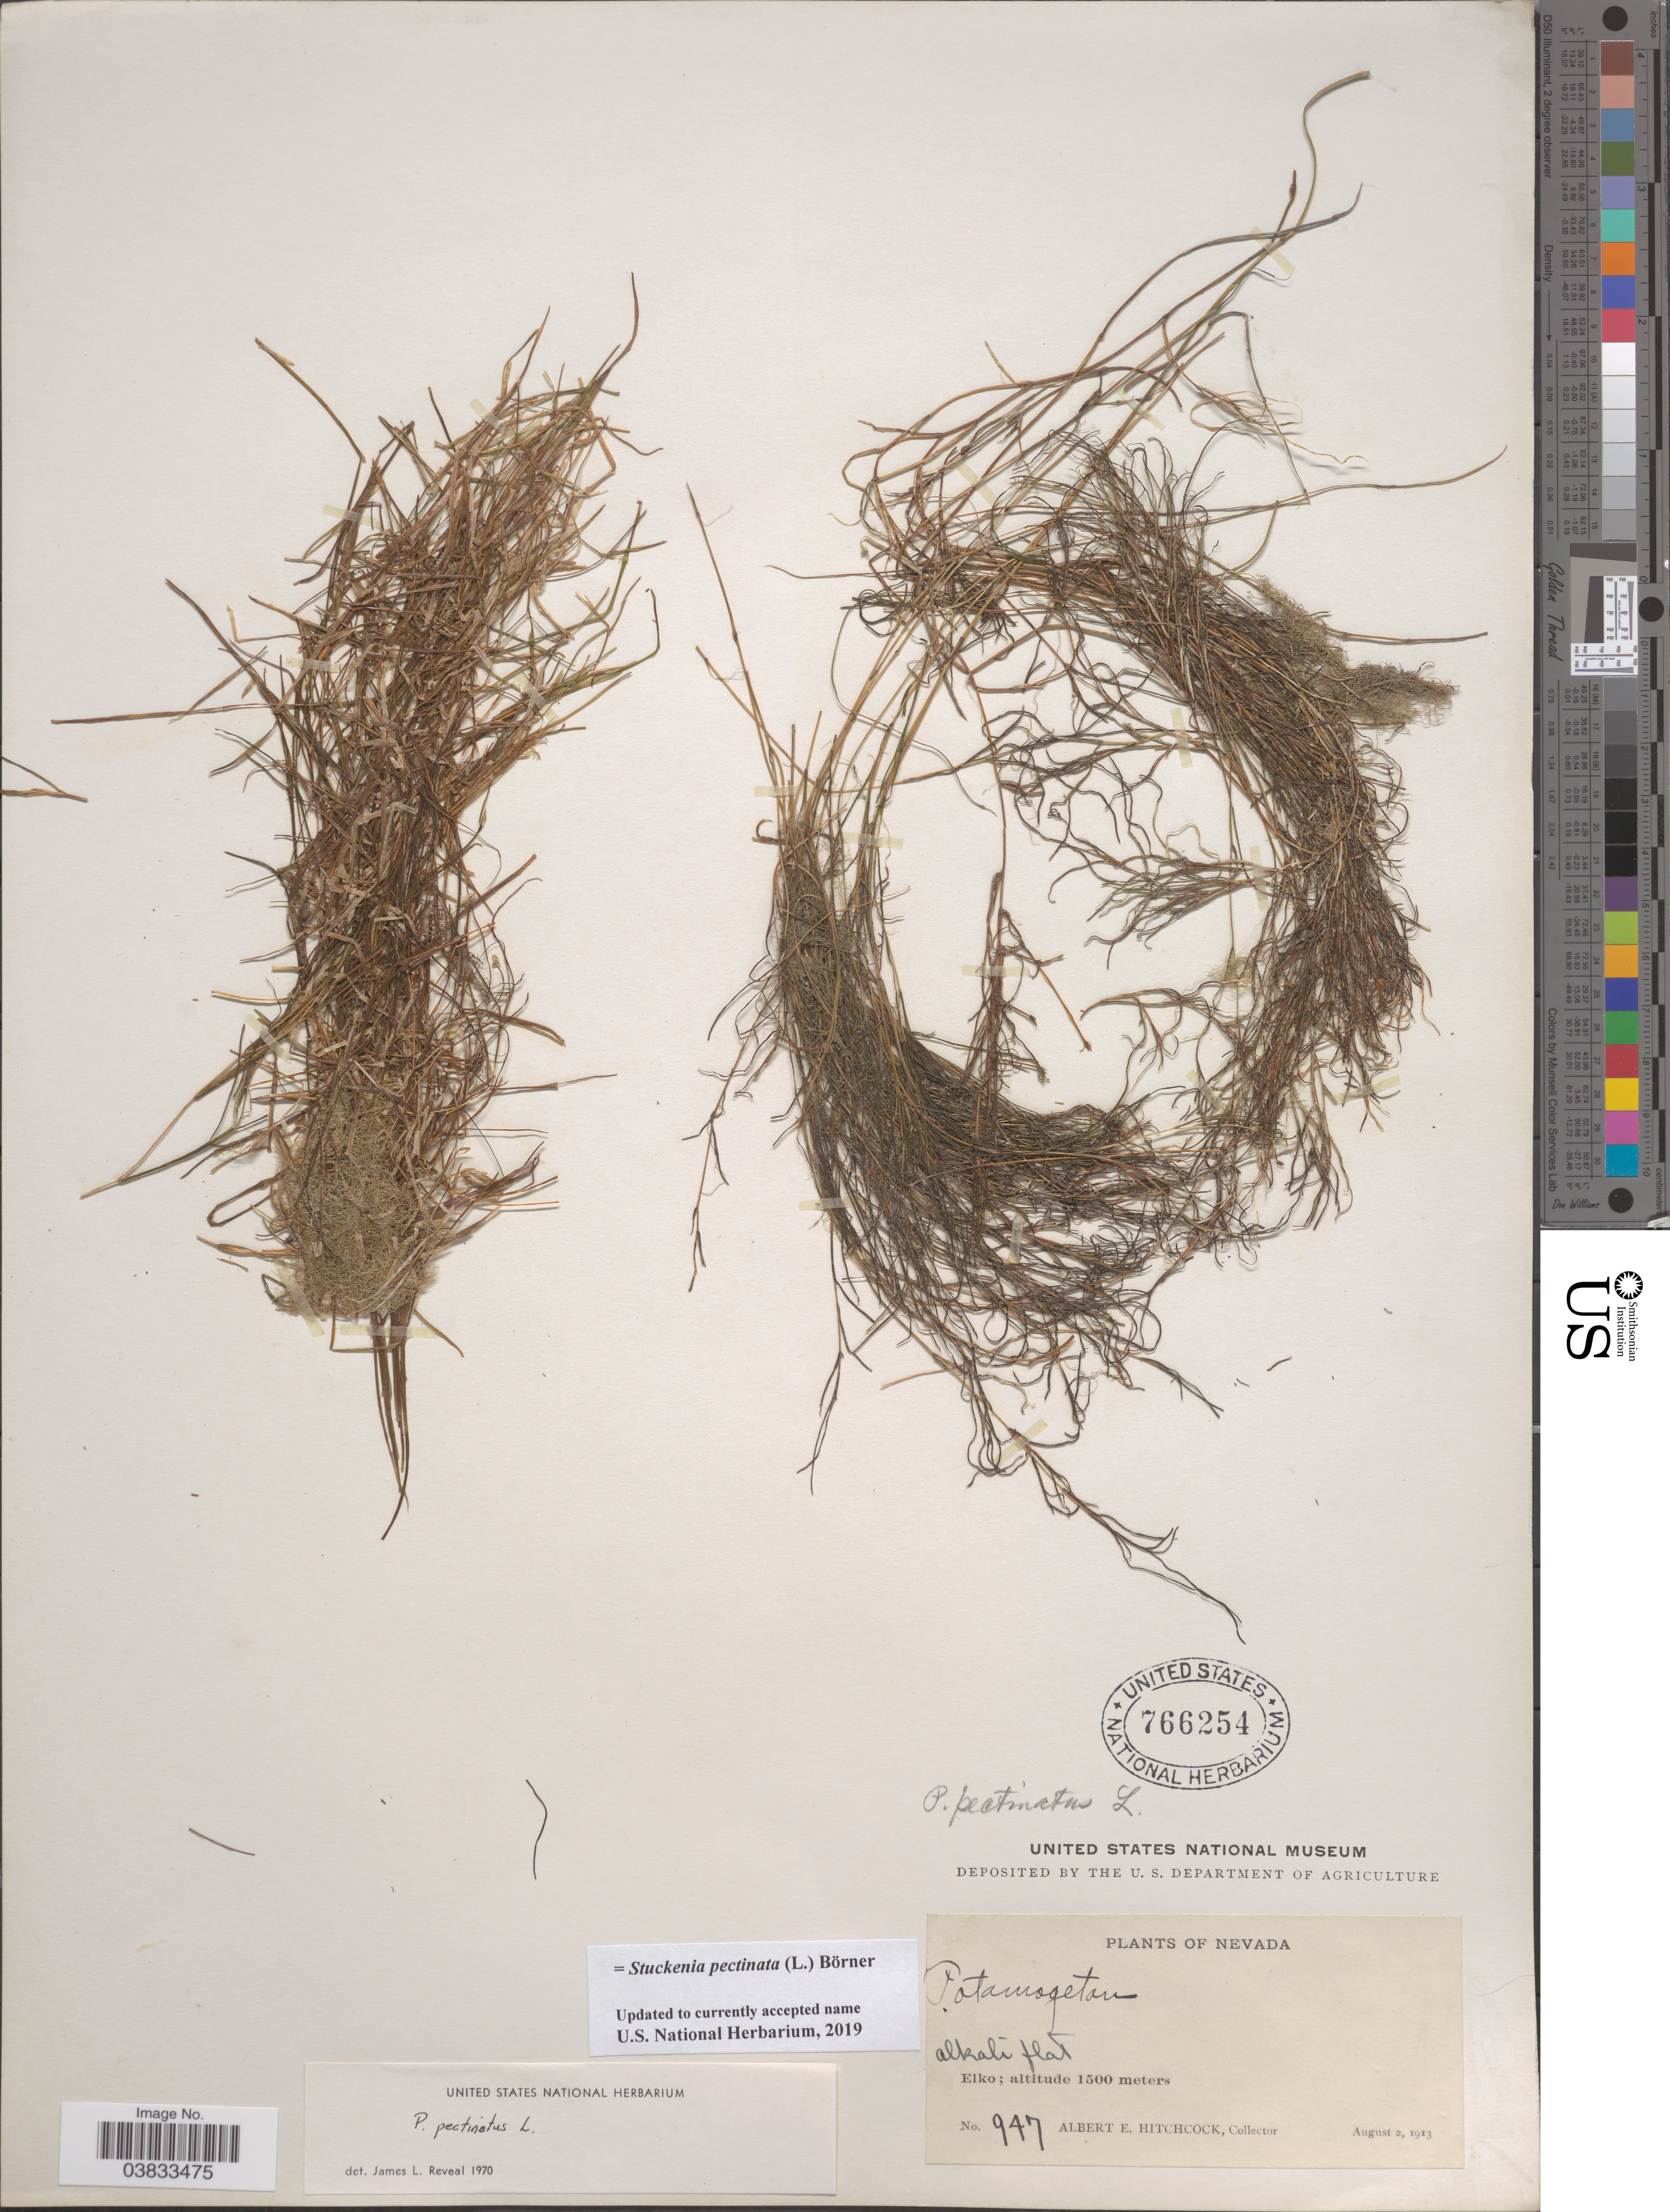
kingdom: Plantae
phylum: Tracheophyta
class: Liliopsida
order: Alismatales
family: Potamogetonaceae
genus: Stuckenia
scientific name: Stuckenia pectinata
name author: (L.) Börner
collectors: A. Hitchcock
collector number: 947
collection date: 1913-08-02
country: United States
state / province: Nevada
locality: Elko.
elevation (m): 1500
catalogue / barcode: US 766254